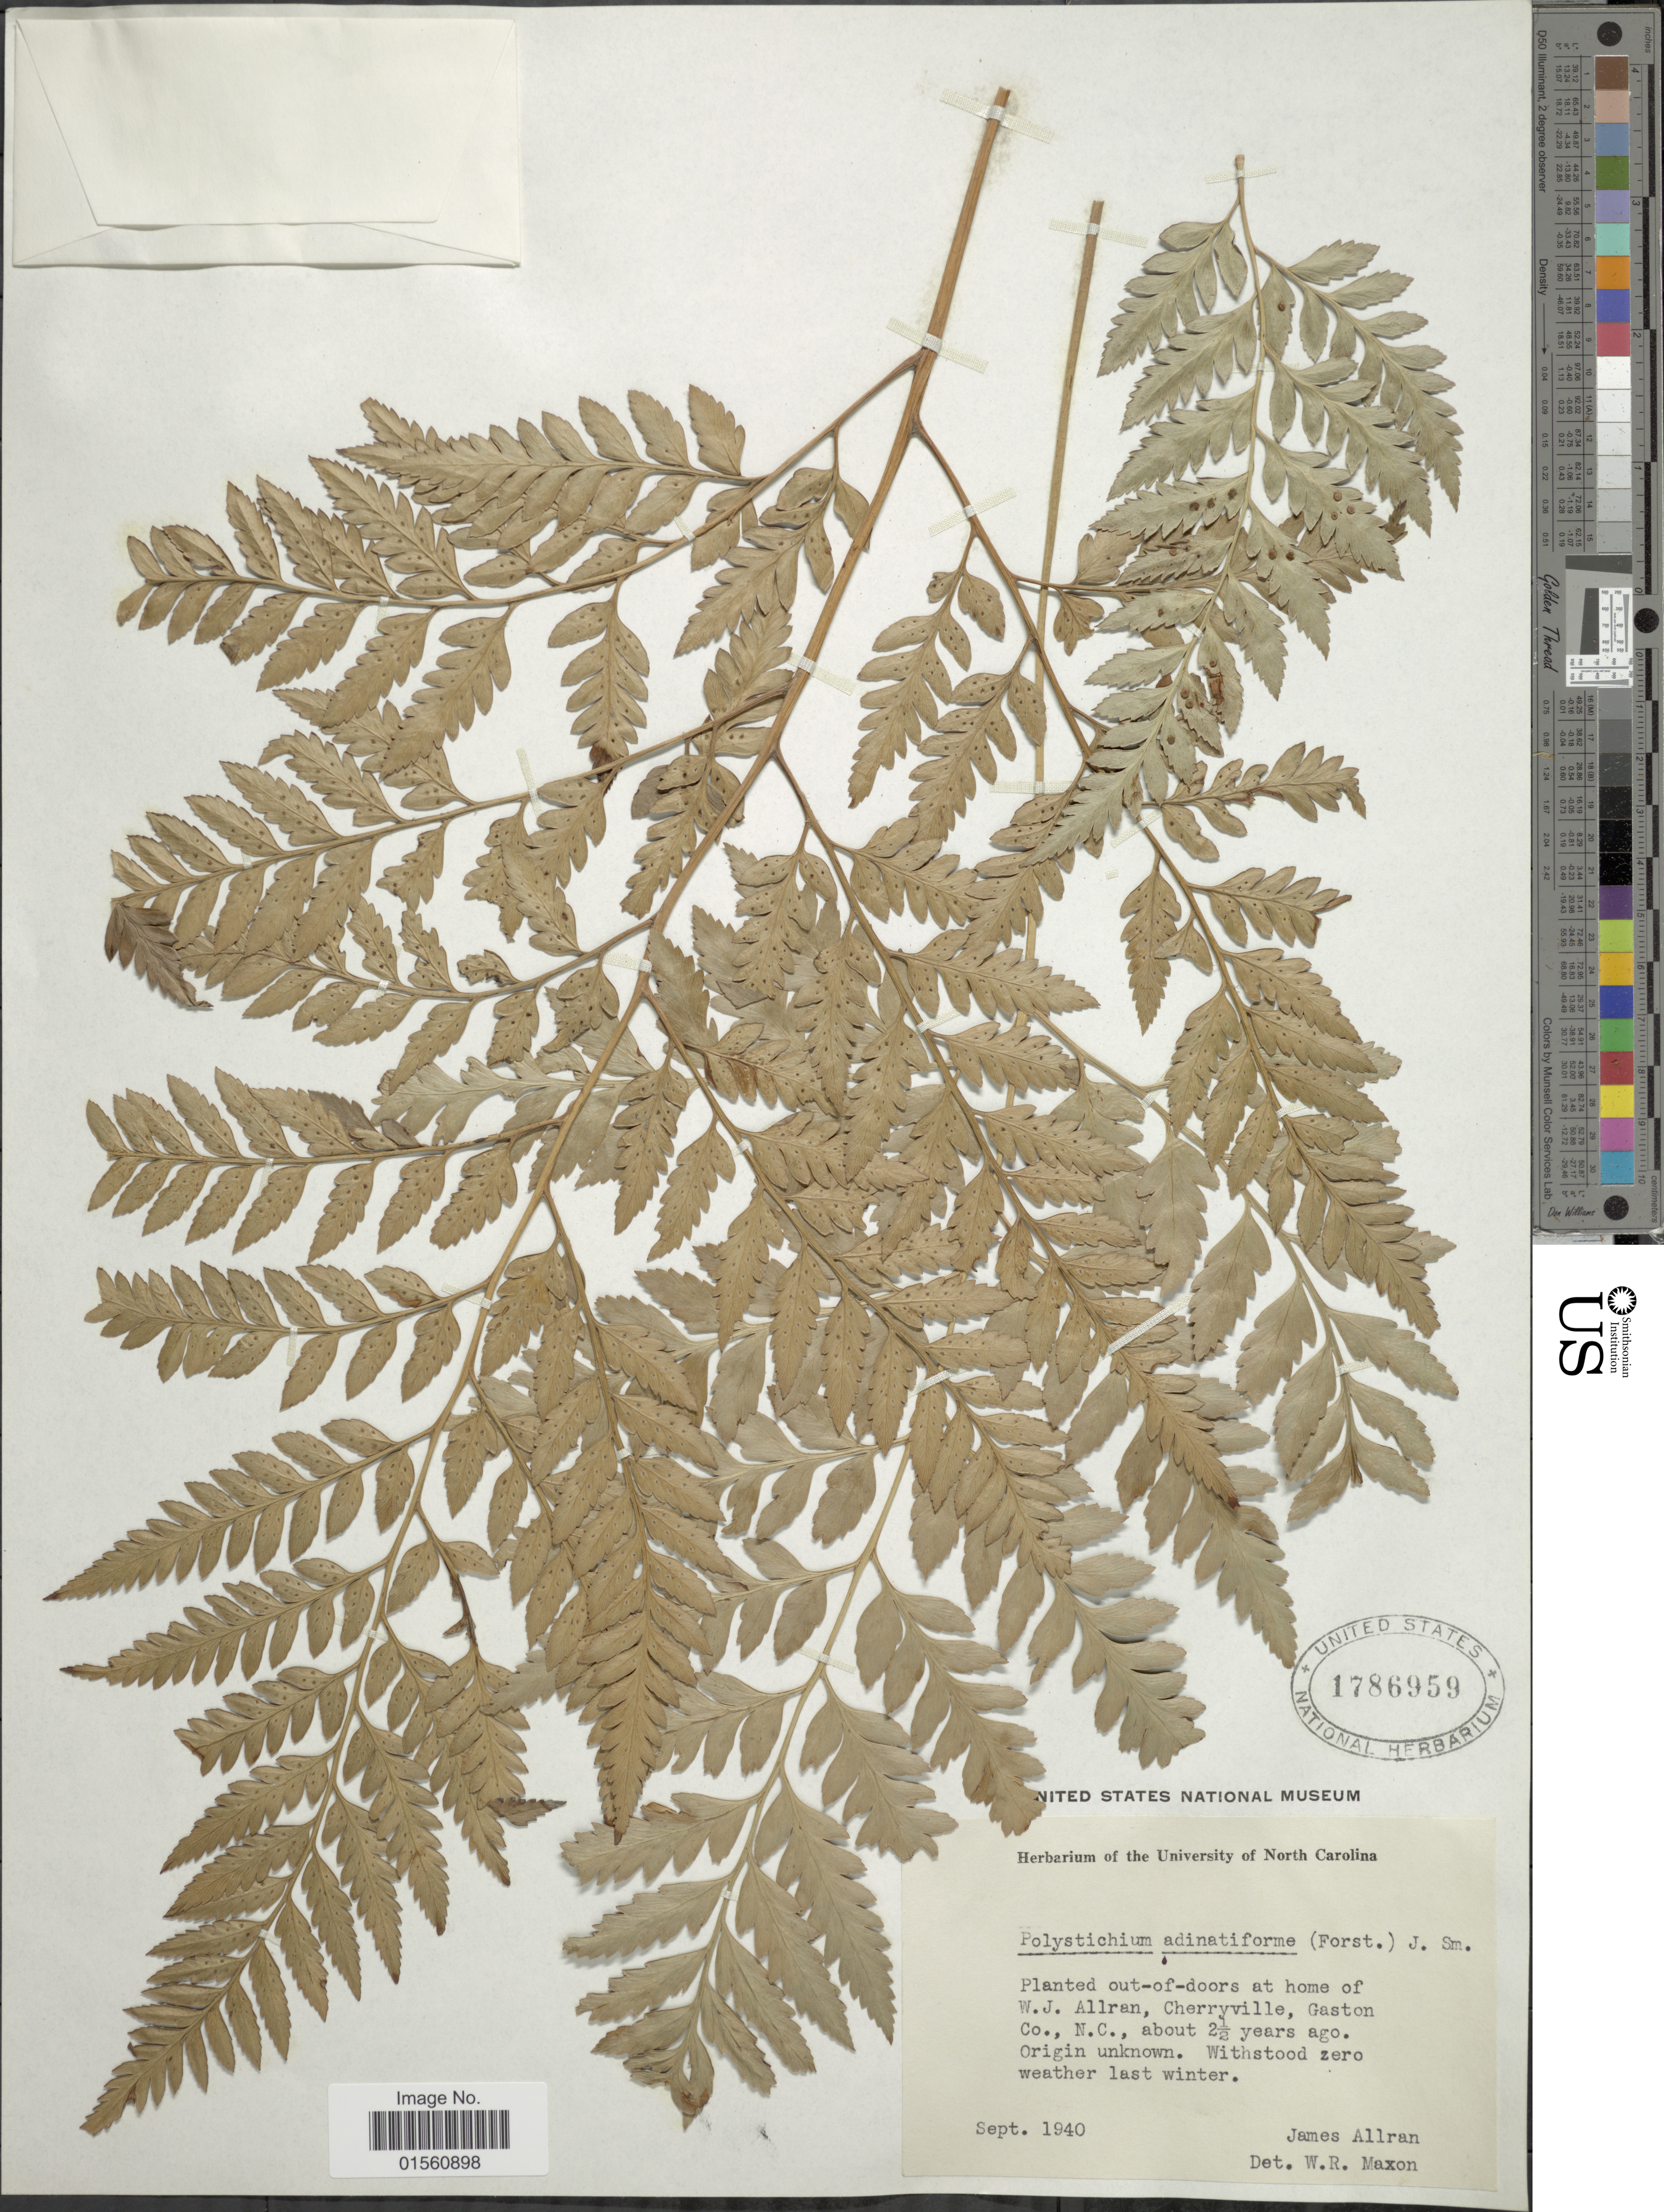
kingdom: Plantae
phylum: Tracheophyta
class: Polypodiopsida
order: Polypodiales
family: Dryopteridaceae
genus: Rumohra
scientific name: Rumohra adiantiformis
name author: (G. Forst.) Ching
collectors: J. Allran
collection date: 1940-09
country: United States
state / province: North Carolina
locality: Cherryville, Gaston Co.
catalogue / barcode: US 1786959